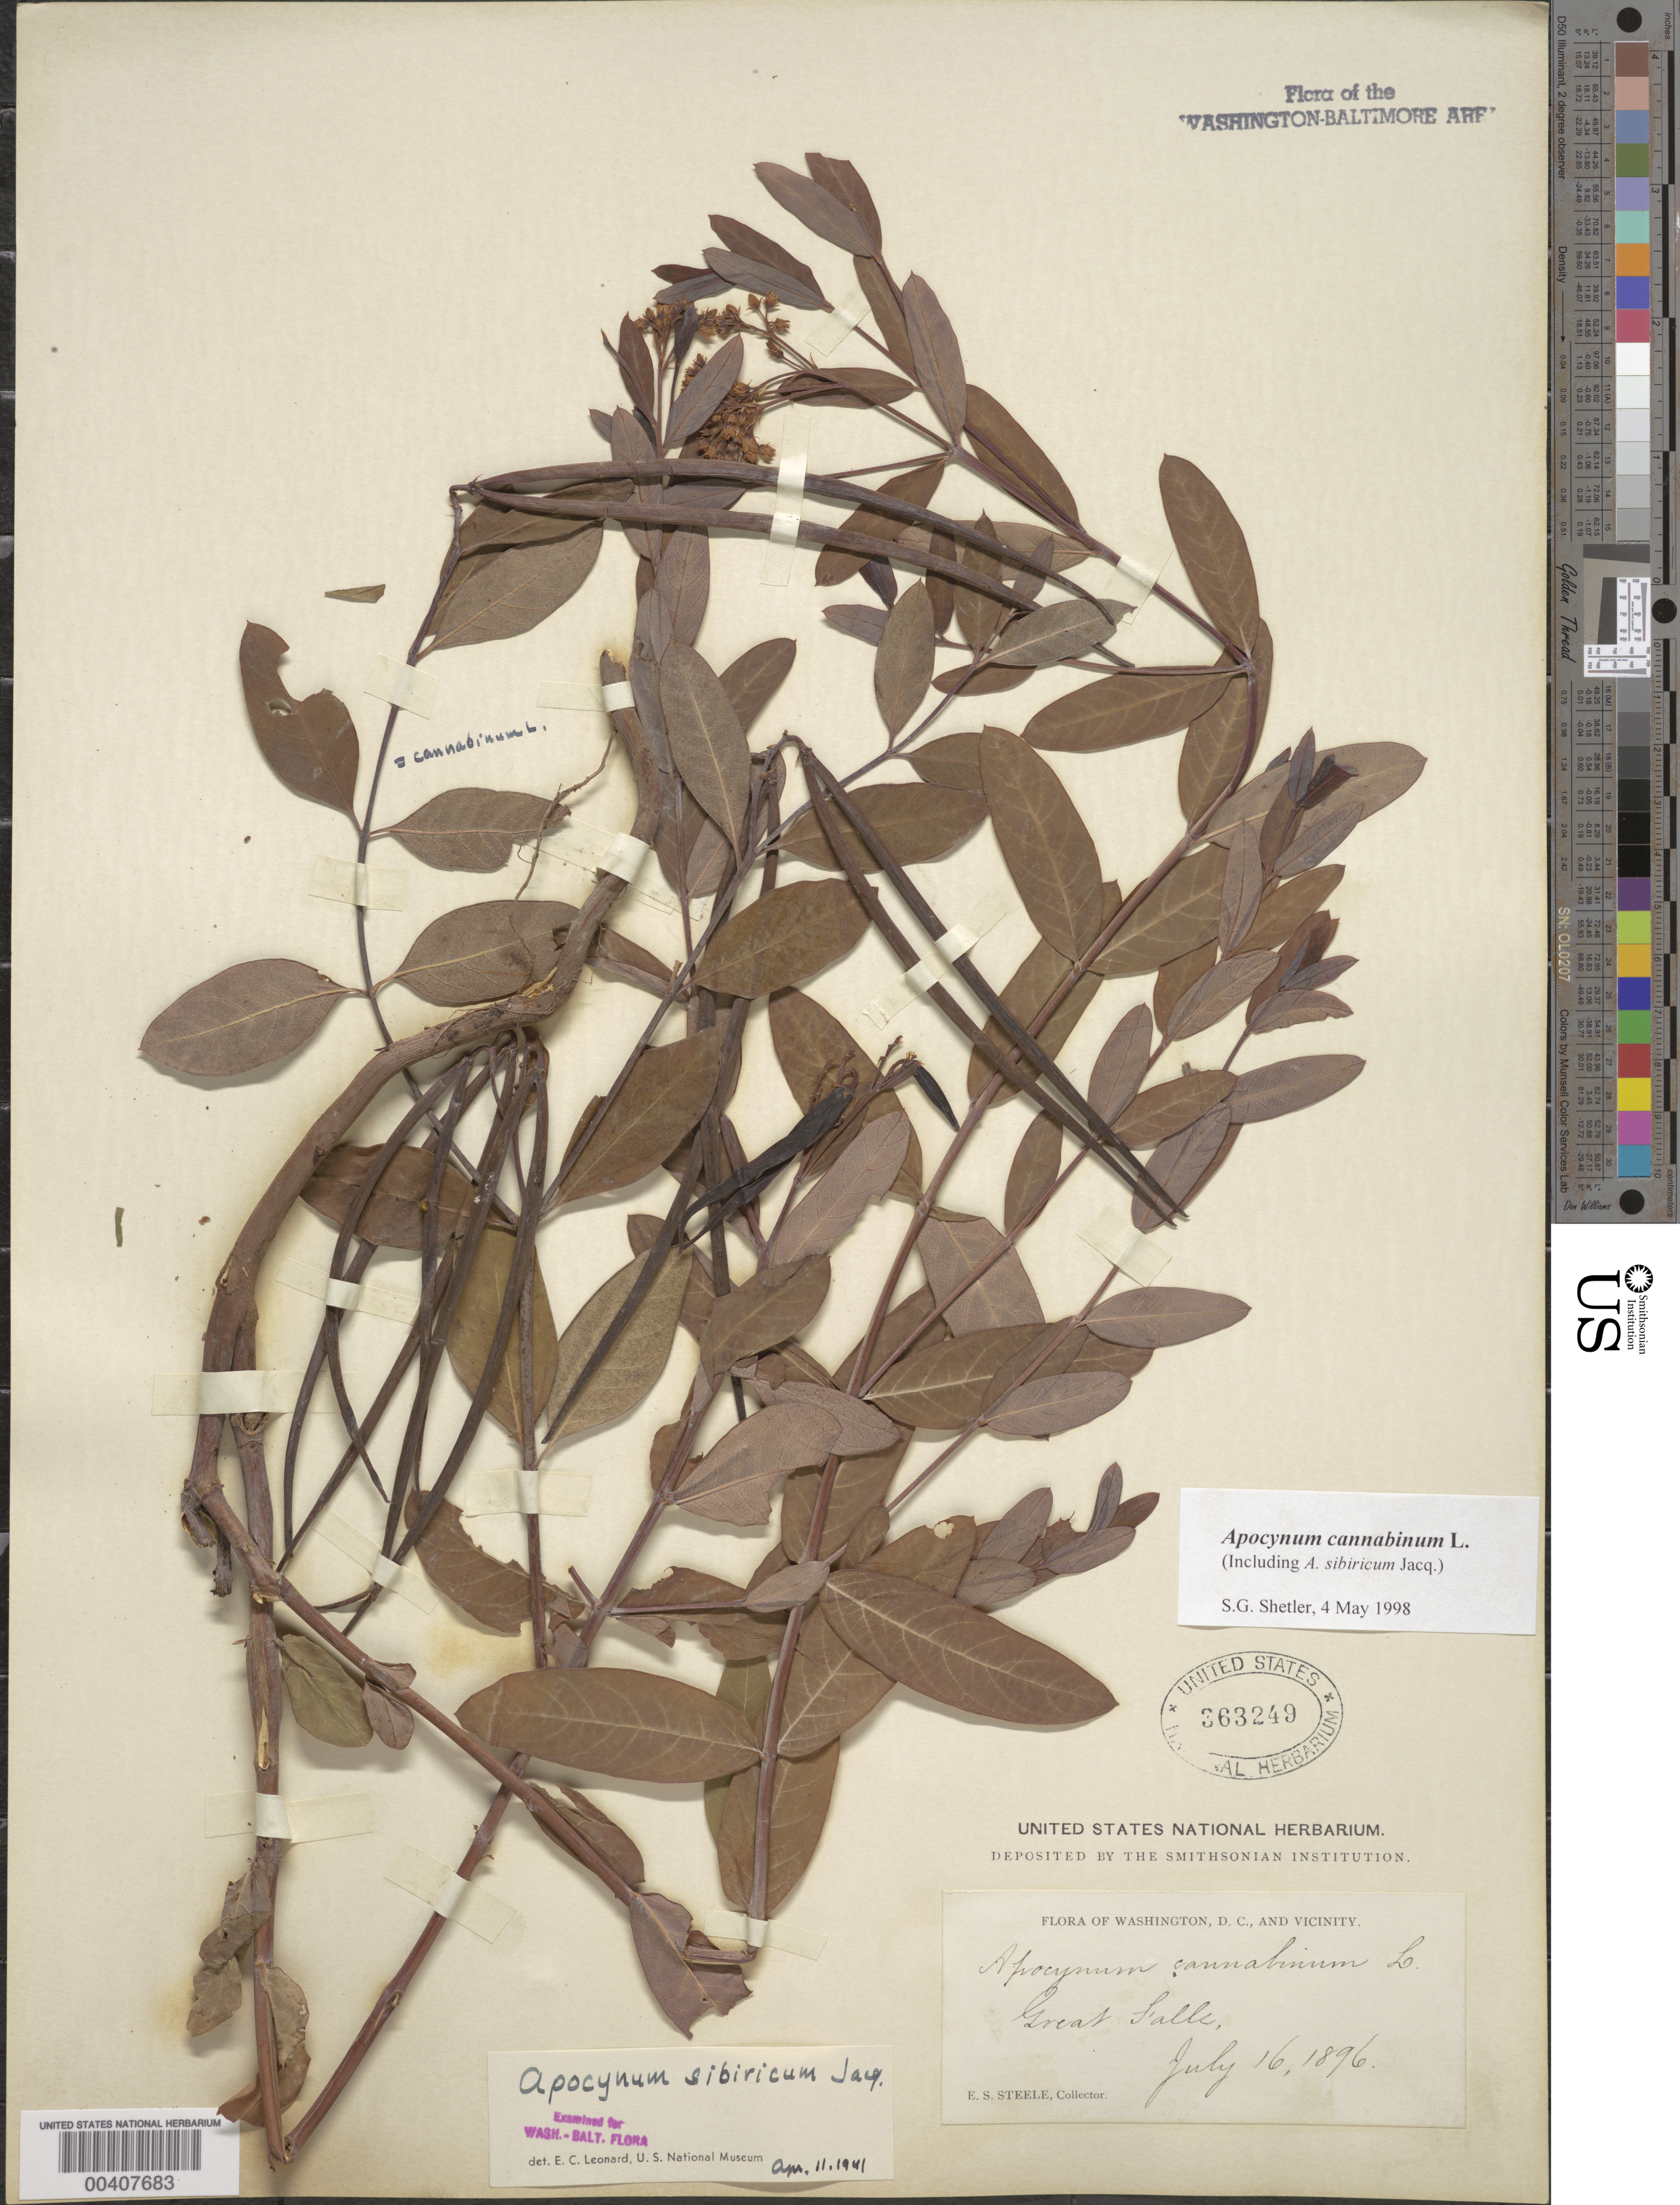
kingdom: Plantae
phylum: Tracheophyta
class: Magnoliopsida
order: Gentianales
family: Apocynaceae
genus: Apocynum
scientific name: Apocynum cannabinum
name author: L.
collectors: E. Steele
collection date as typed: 16 Jul 1896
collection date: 1896-07-16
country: United States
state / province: Maryland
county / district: Montgomery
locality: Great Falls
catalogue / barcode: US 363249